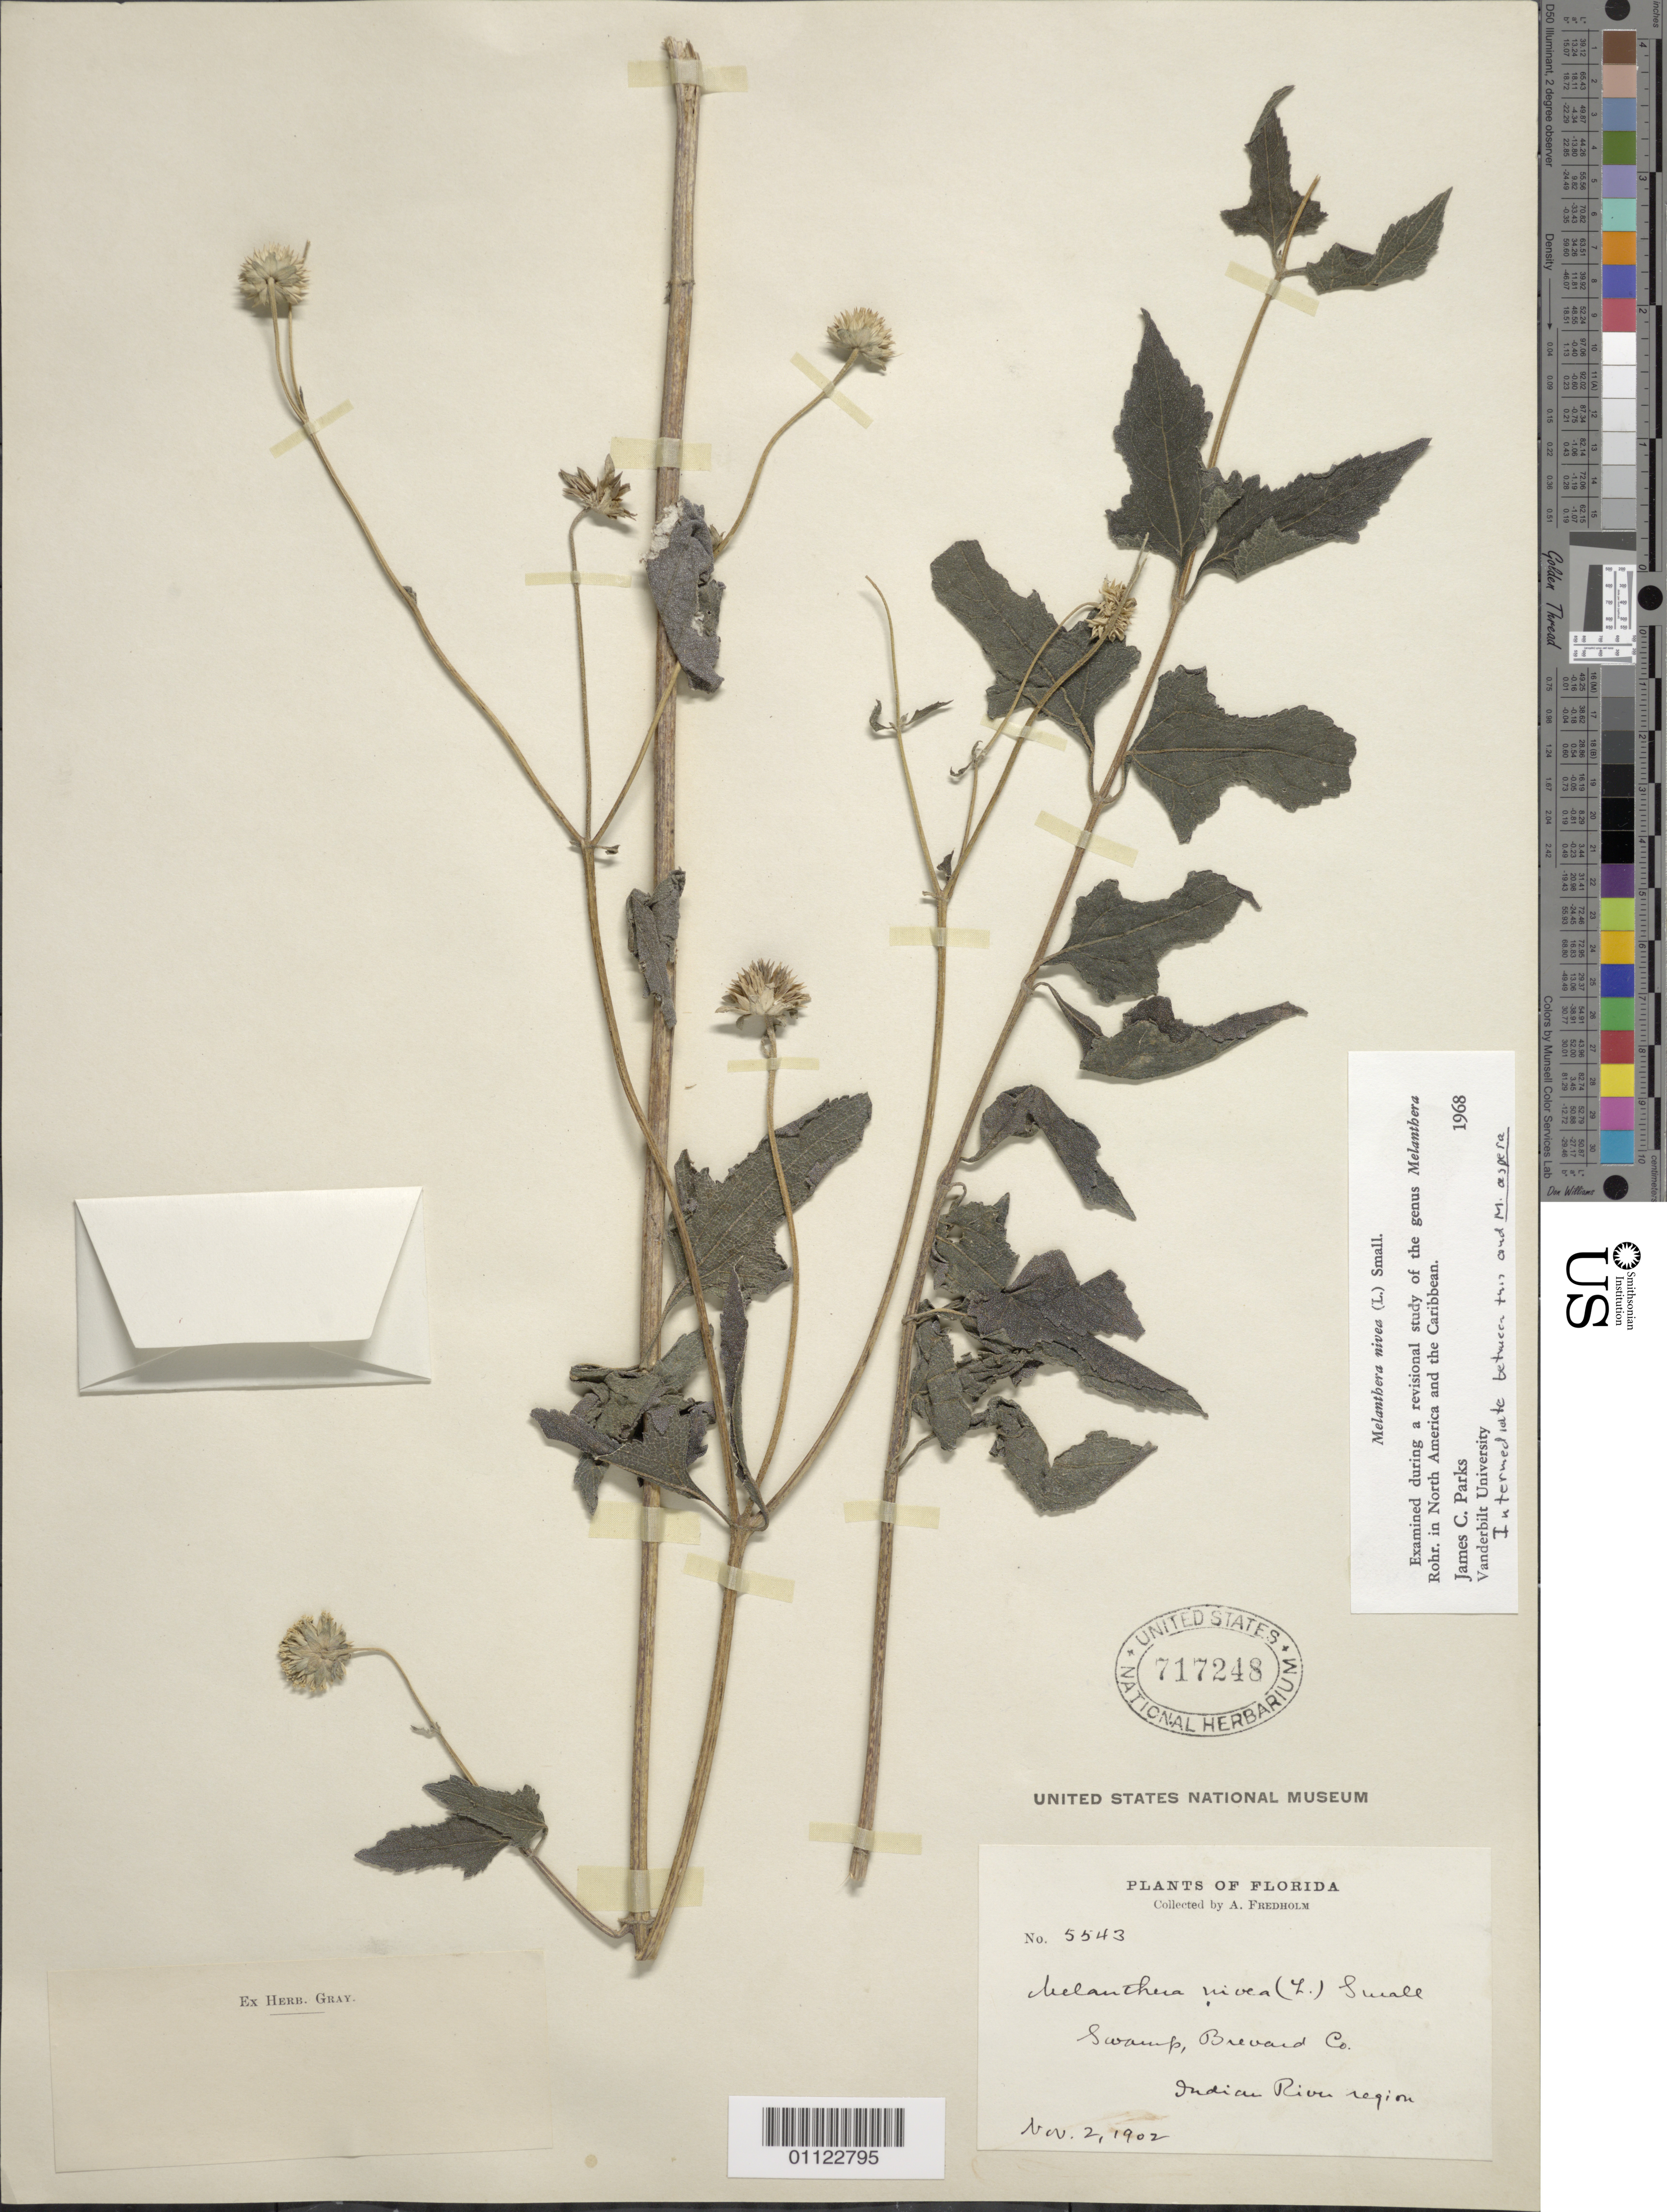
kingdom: Plantae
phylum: Tracheophyta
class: Magnoliopsida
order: Asterales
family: Asteraceae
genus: Melanthera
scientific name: Melanthera nivea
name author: (L.) Small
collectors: A. Fredholm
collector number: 5543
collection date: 1902-11-02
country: United States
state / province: Florida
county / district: Brevard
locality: Indian River region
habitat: Swamp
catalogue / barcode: US 717248